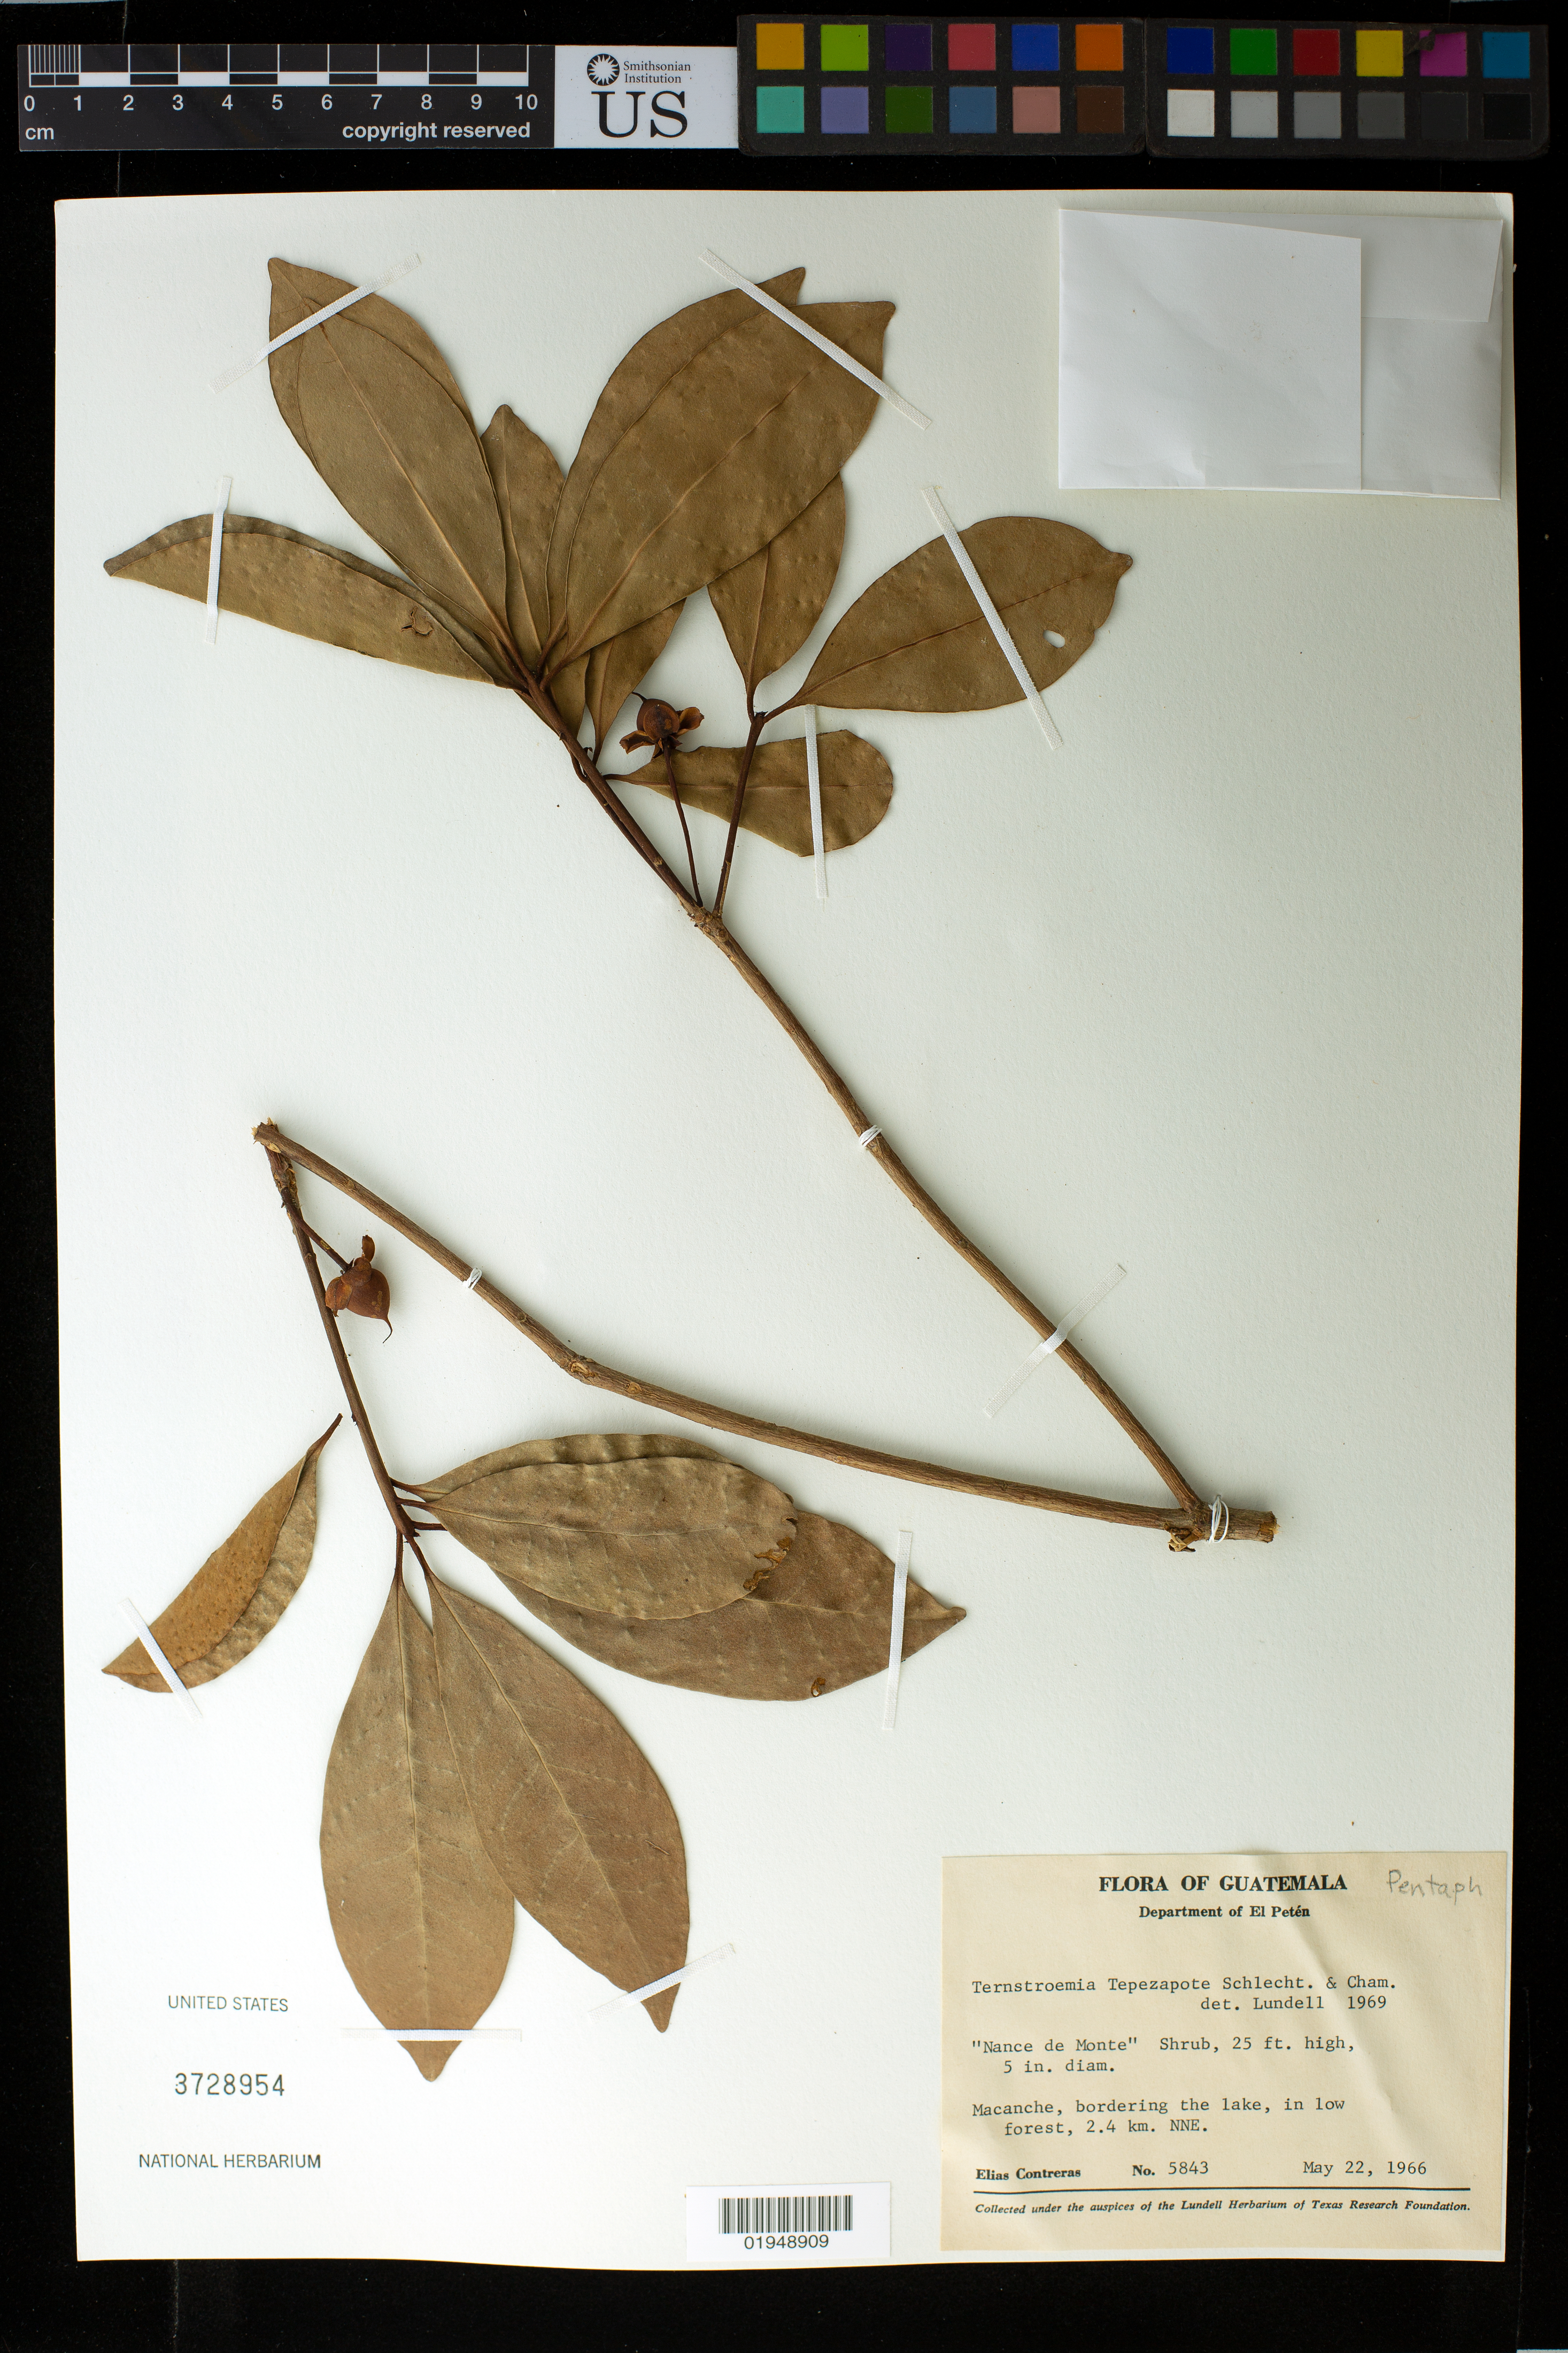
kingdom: Plantae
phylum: Tracheophyta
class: Magnoliopsida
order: Ericales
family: Pentaphylacaceae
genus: Ternstroemia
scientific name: Ternstroemia tepezapote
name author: Schltdl. & Cham.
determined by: Lundell, --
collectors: E. Contreras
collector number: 5843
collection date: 1966-05-22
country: Guatemala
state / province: El Petén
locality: Department of Peten: Macanche, bordering the lake, 2.4 km. NNE.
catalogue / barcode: US 3728954